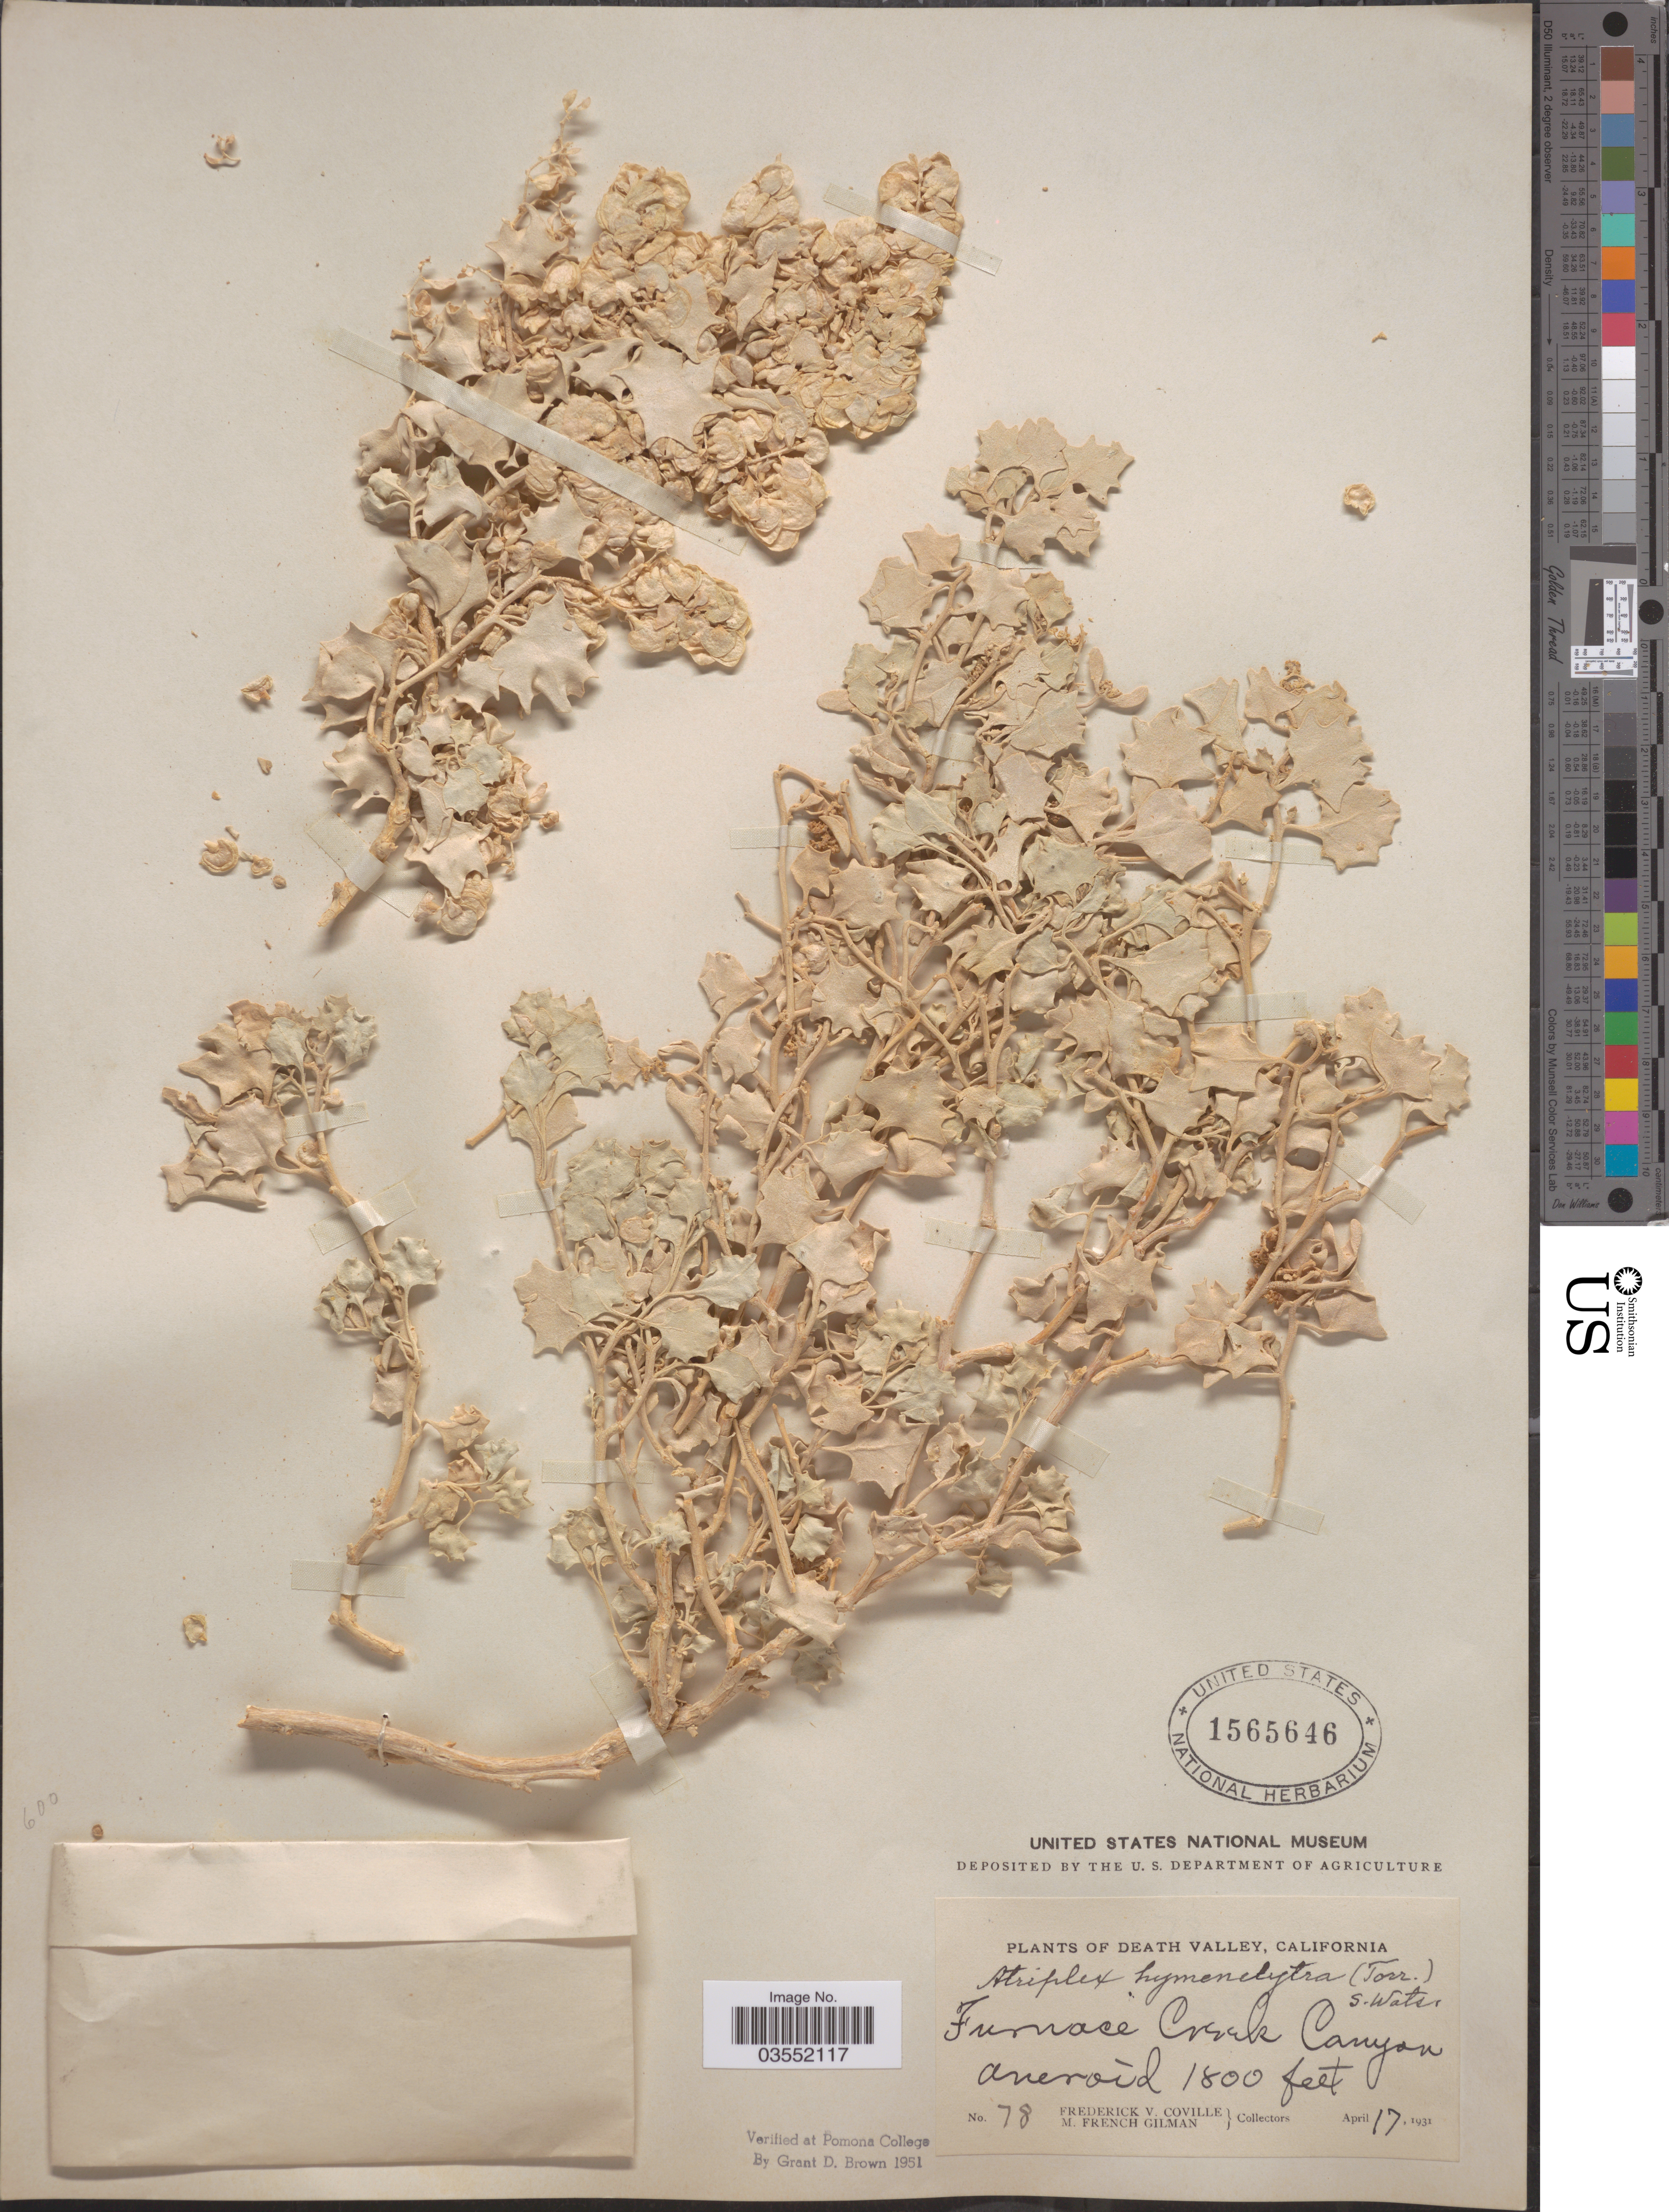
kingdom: Plantae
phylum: Tracheophyta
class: Magnoliopsida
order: Caryophyllales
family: Amaranthaceae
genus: Atriplex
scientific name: Atriplex hymenelytra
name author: (Torr.) S. Watson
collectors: F. V. Coville & M. F. Gilman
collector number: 78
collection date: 1931-08-17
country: United States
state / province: California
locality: Death Valley. Furnace Creek Canyon.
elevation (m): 549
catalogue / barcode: US 1565646